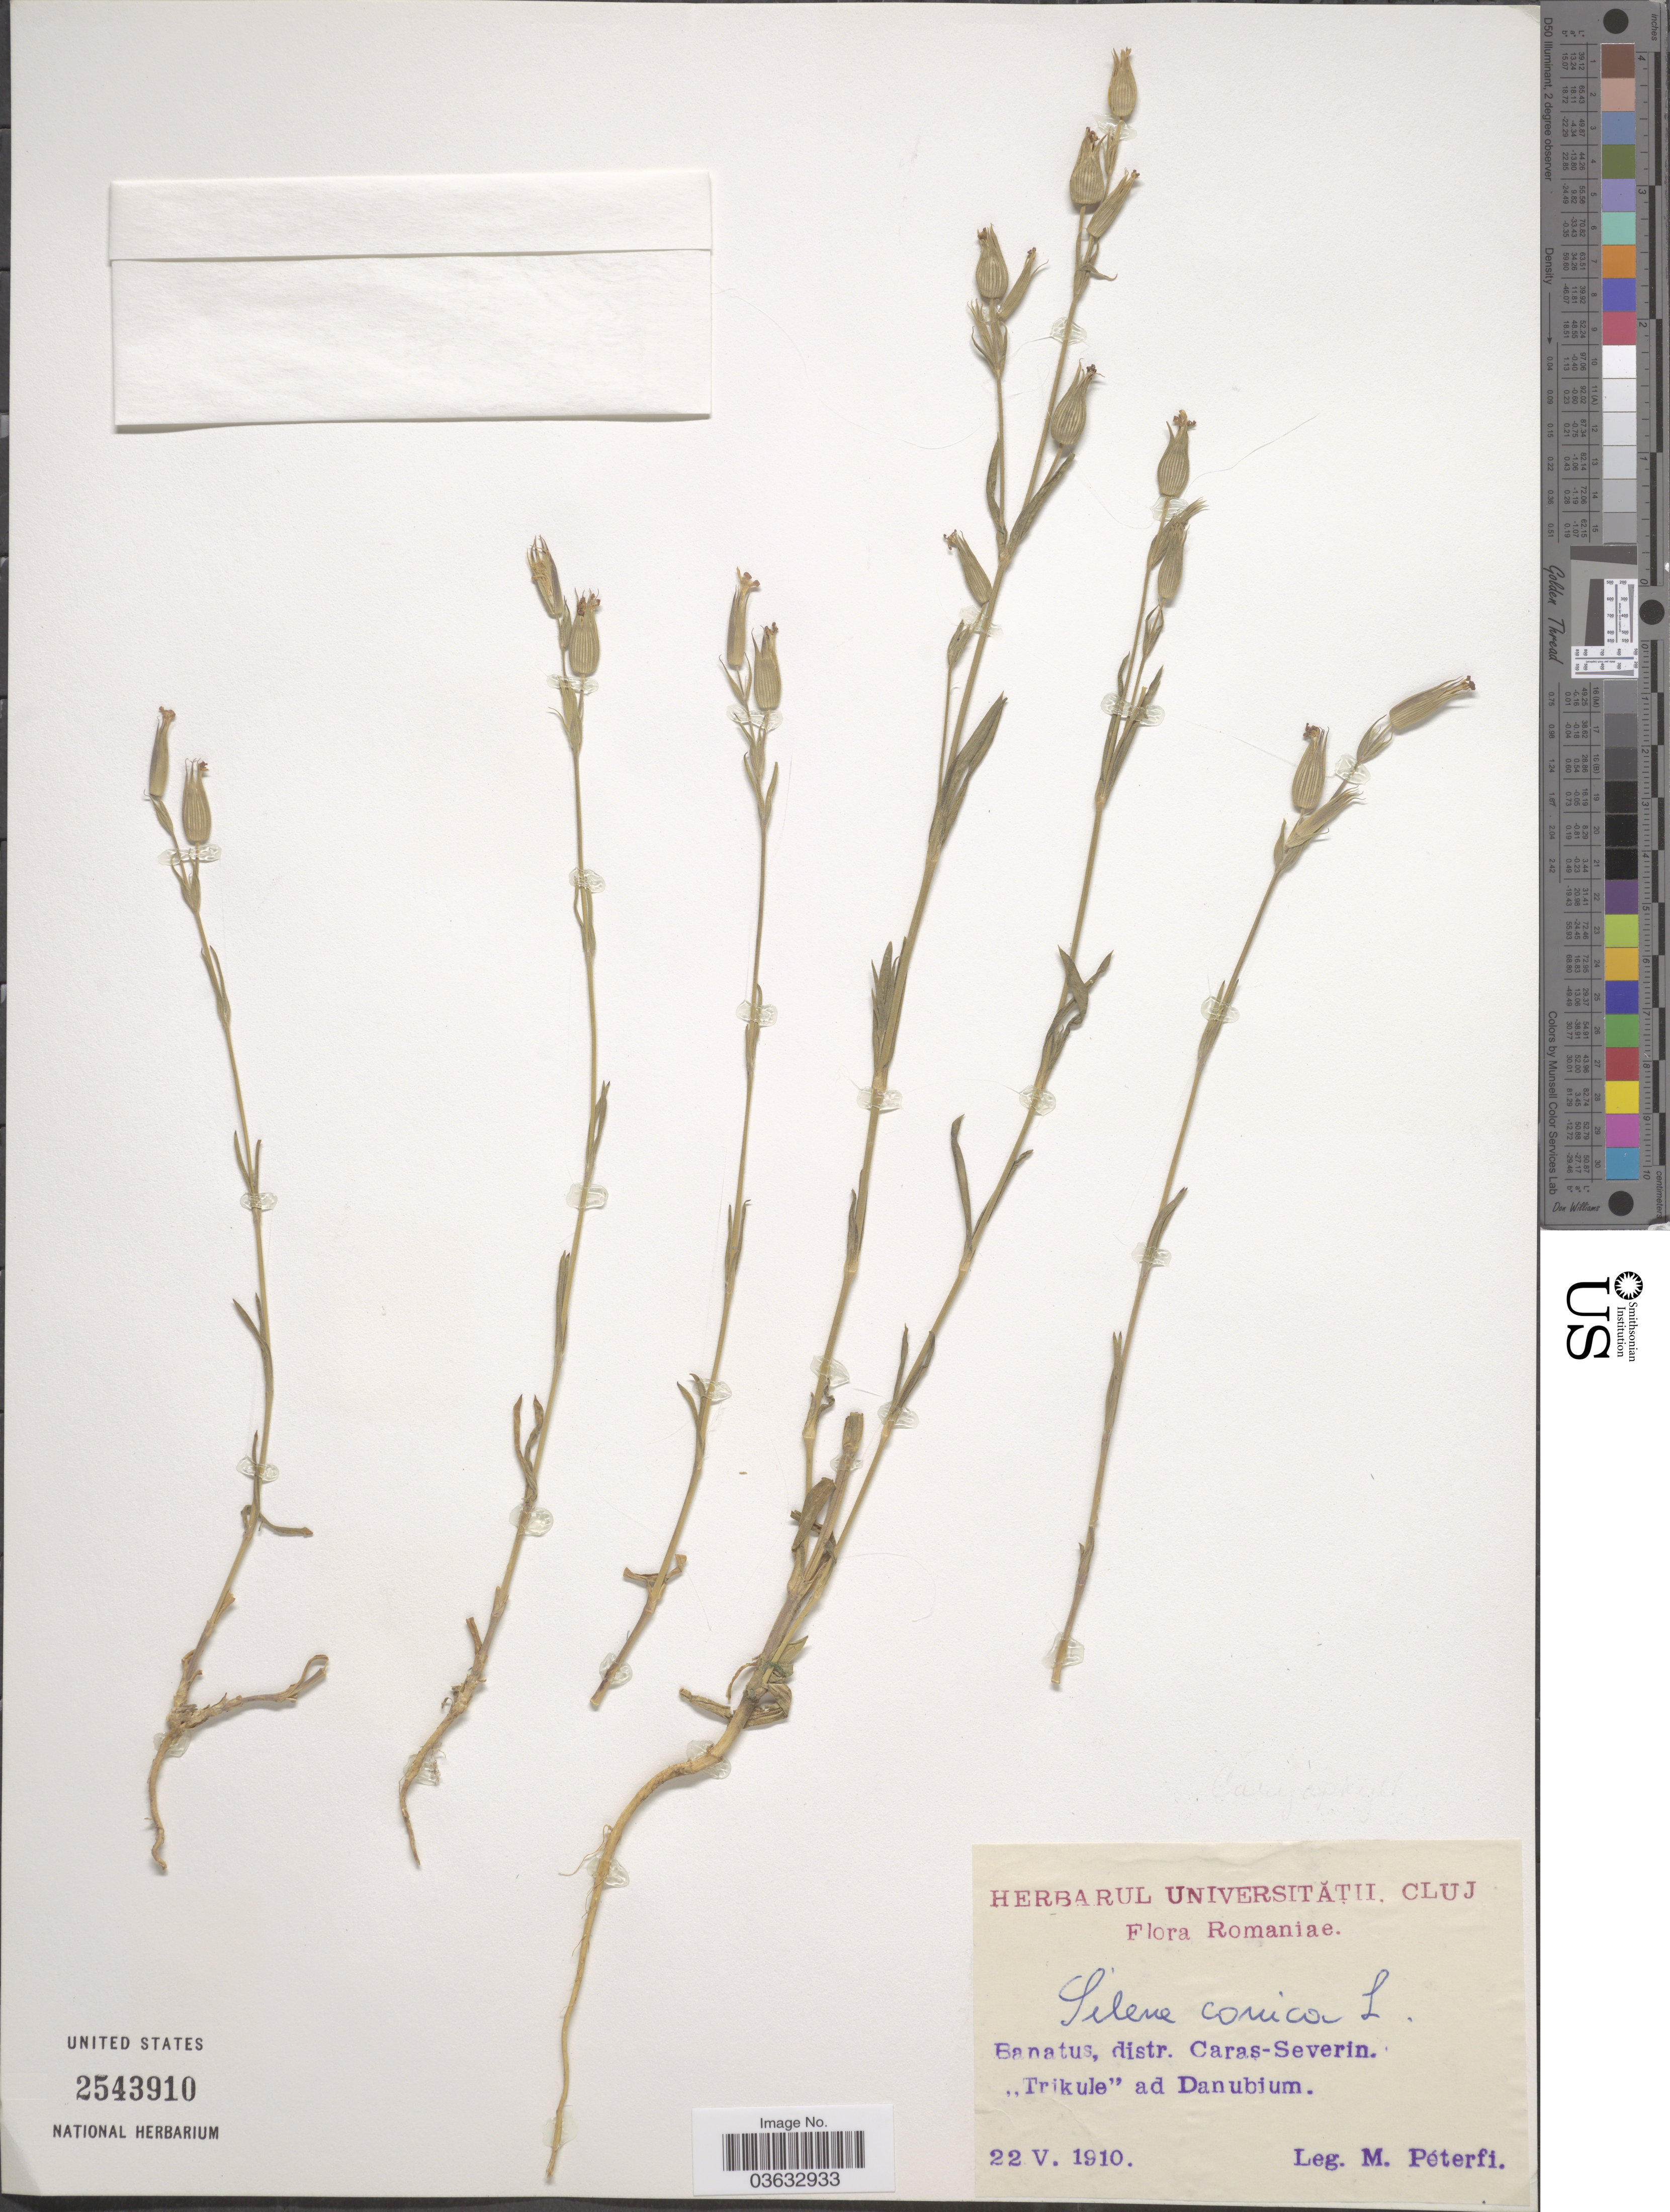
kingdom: Plantae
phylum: Tracheophyta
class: Magnoliopsida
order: Caryophyllales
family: Caryophyllaceae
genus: Silene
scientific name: Silene conica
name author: L.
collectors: M. Péterfi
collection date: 1910-05-22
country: Romania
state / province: Caras-Severin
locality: Romaniæ. Banatus, distr. Caras-Severin. "Trikule" ad Danubium.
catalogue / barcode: US 2543910